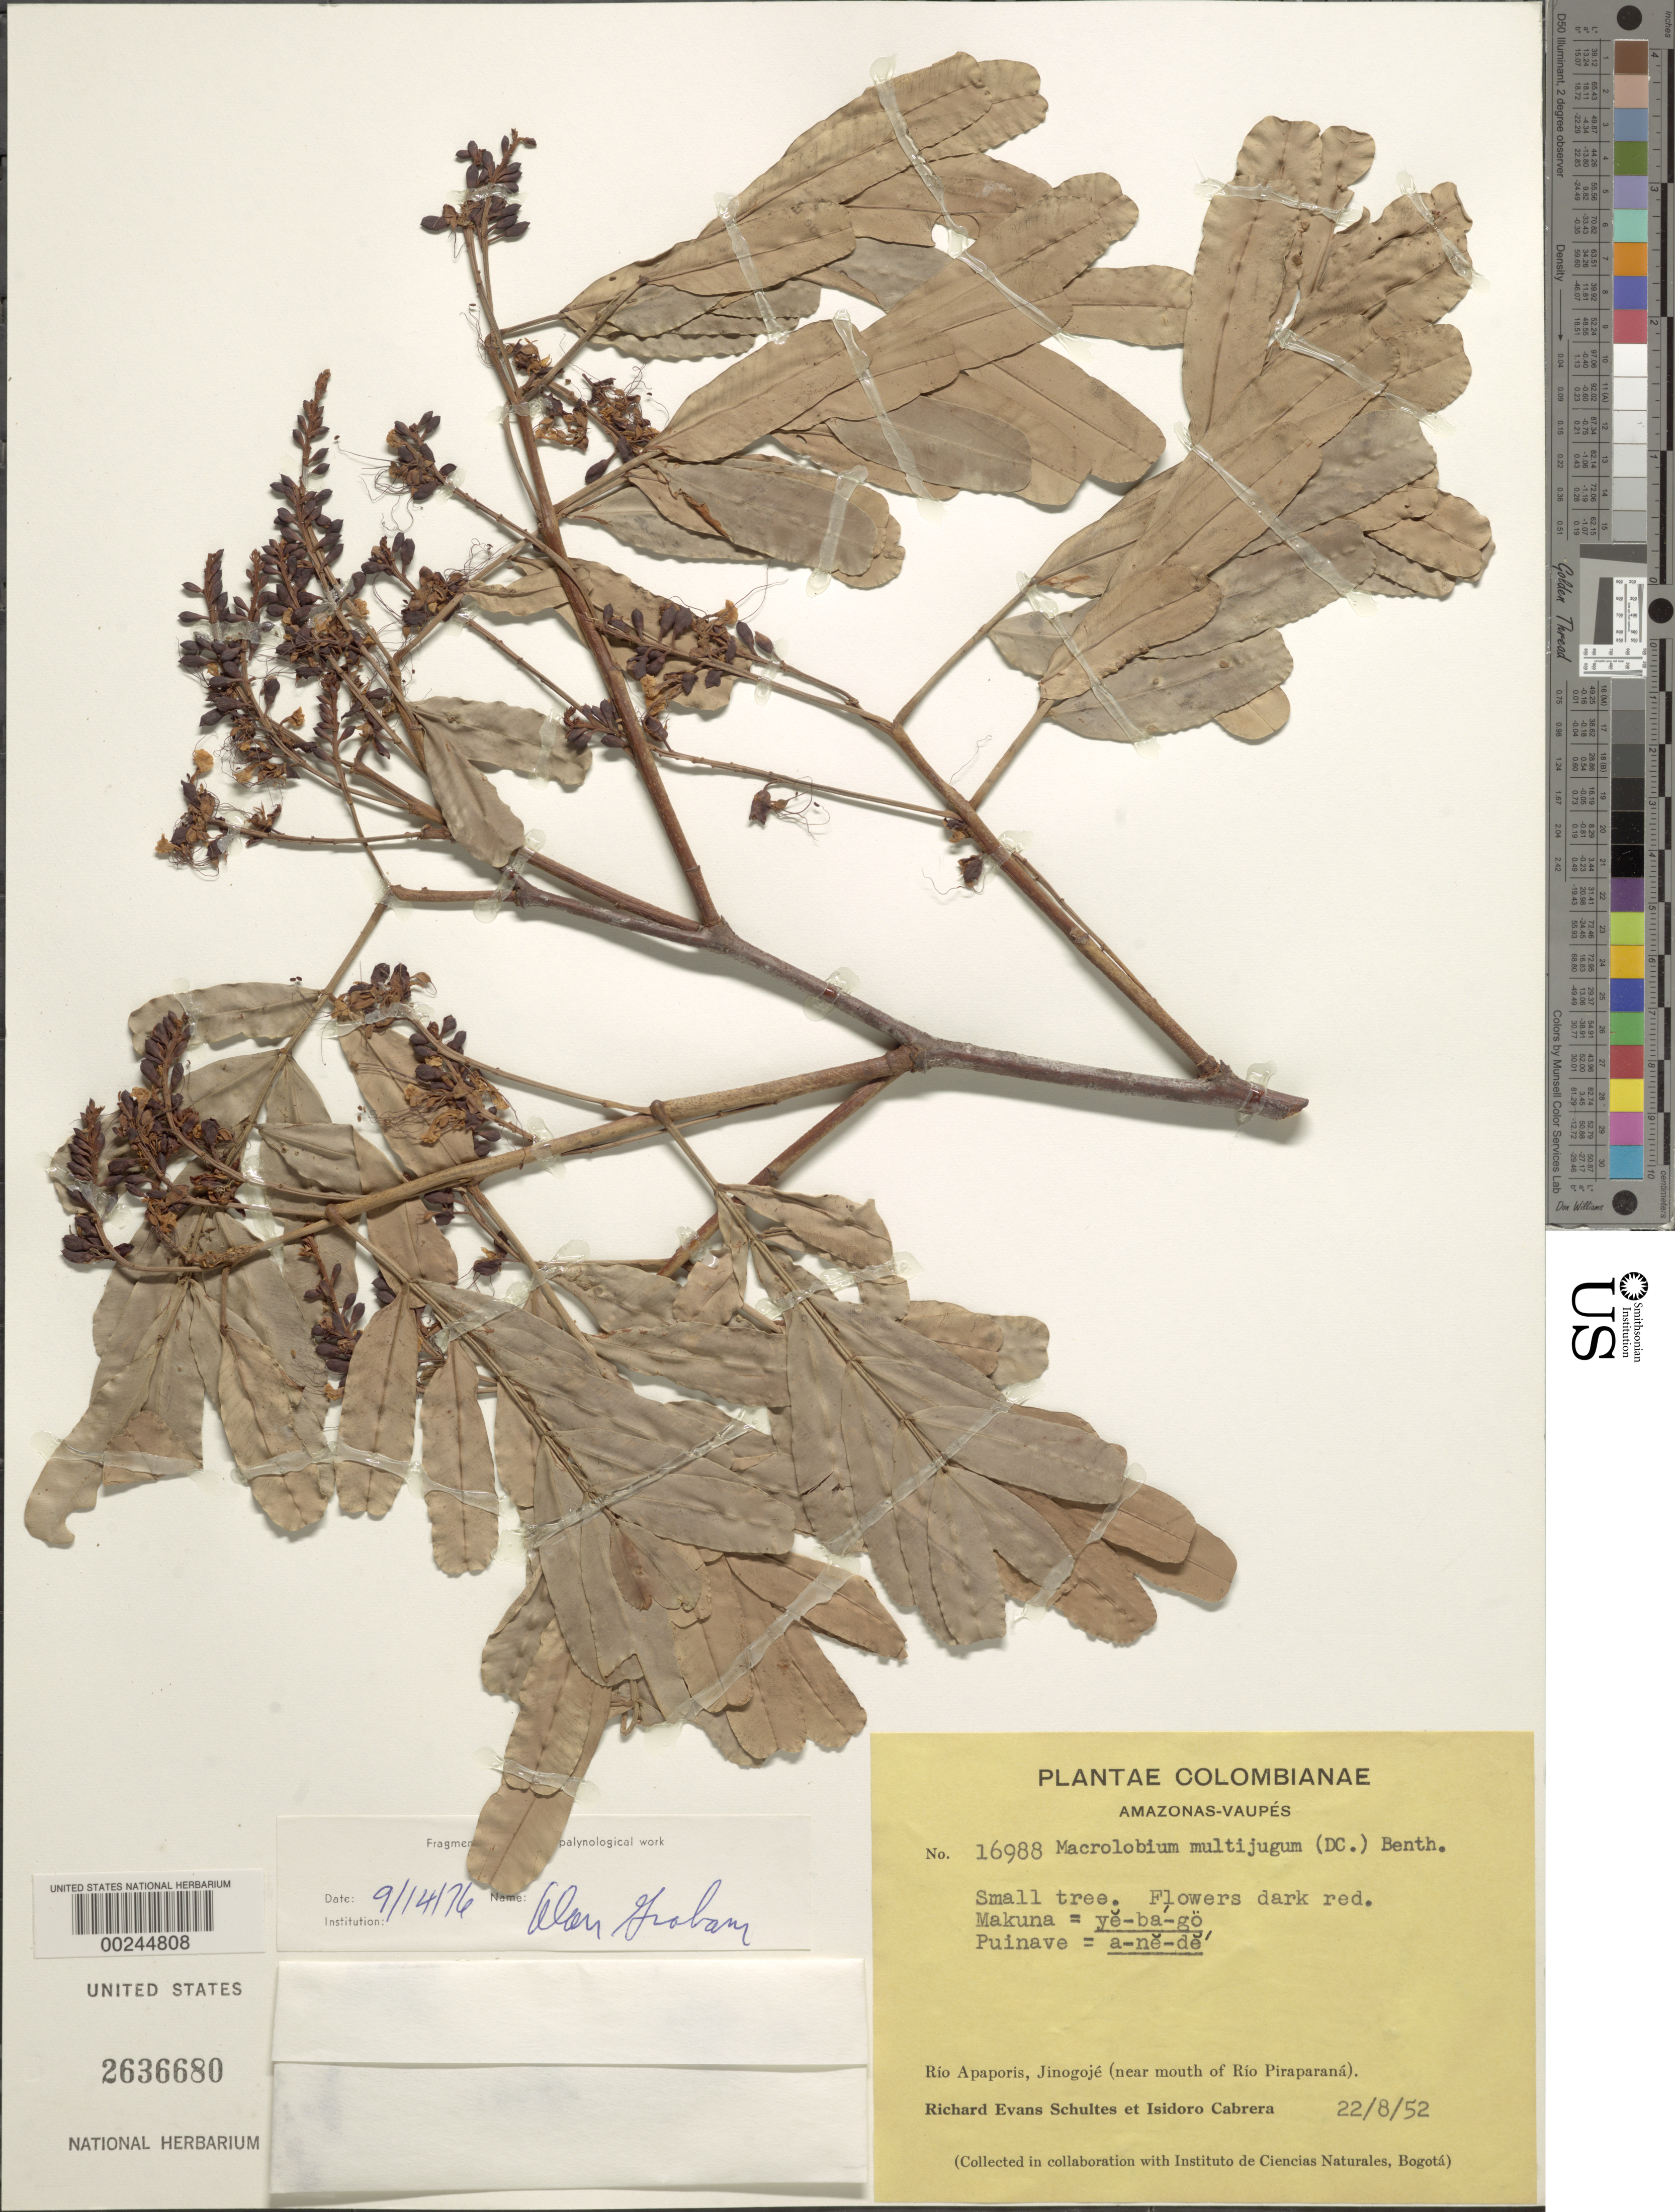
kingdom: Plantae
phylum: Tracheophyta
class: Magnoliopsida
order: Fabales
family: Fabaceae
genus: Macrolobium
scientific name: Macrolobium multijugum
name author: (DC.) Benth.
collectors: R. E. Schultes & I. Cabrera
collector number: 16988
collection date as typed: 22 Aug 1952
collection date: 1952-08-22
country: Colombia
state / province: Amazônas / Vaupés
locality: Rio Apaporis, Jinogojé (near mouth of Rio Pirparana)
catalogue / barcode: US 2636680